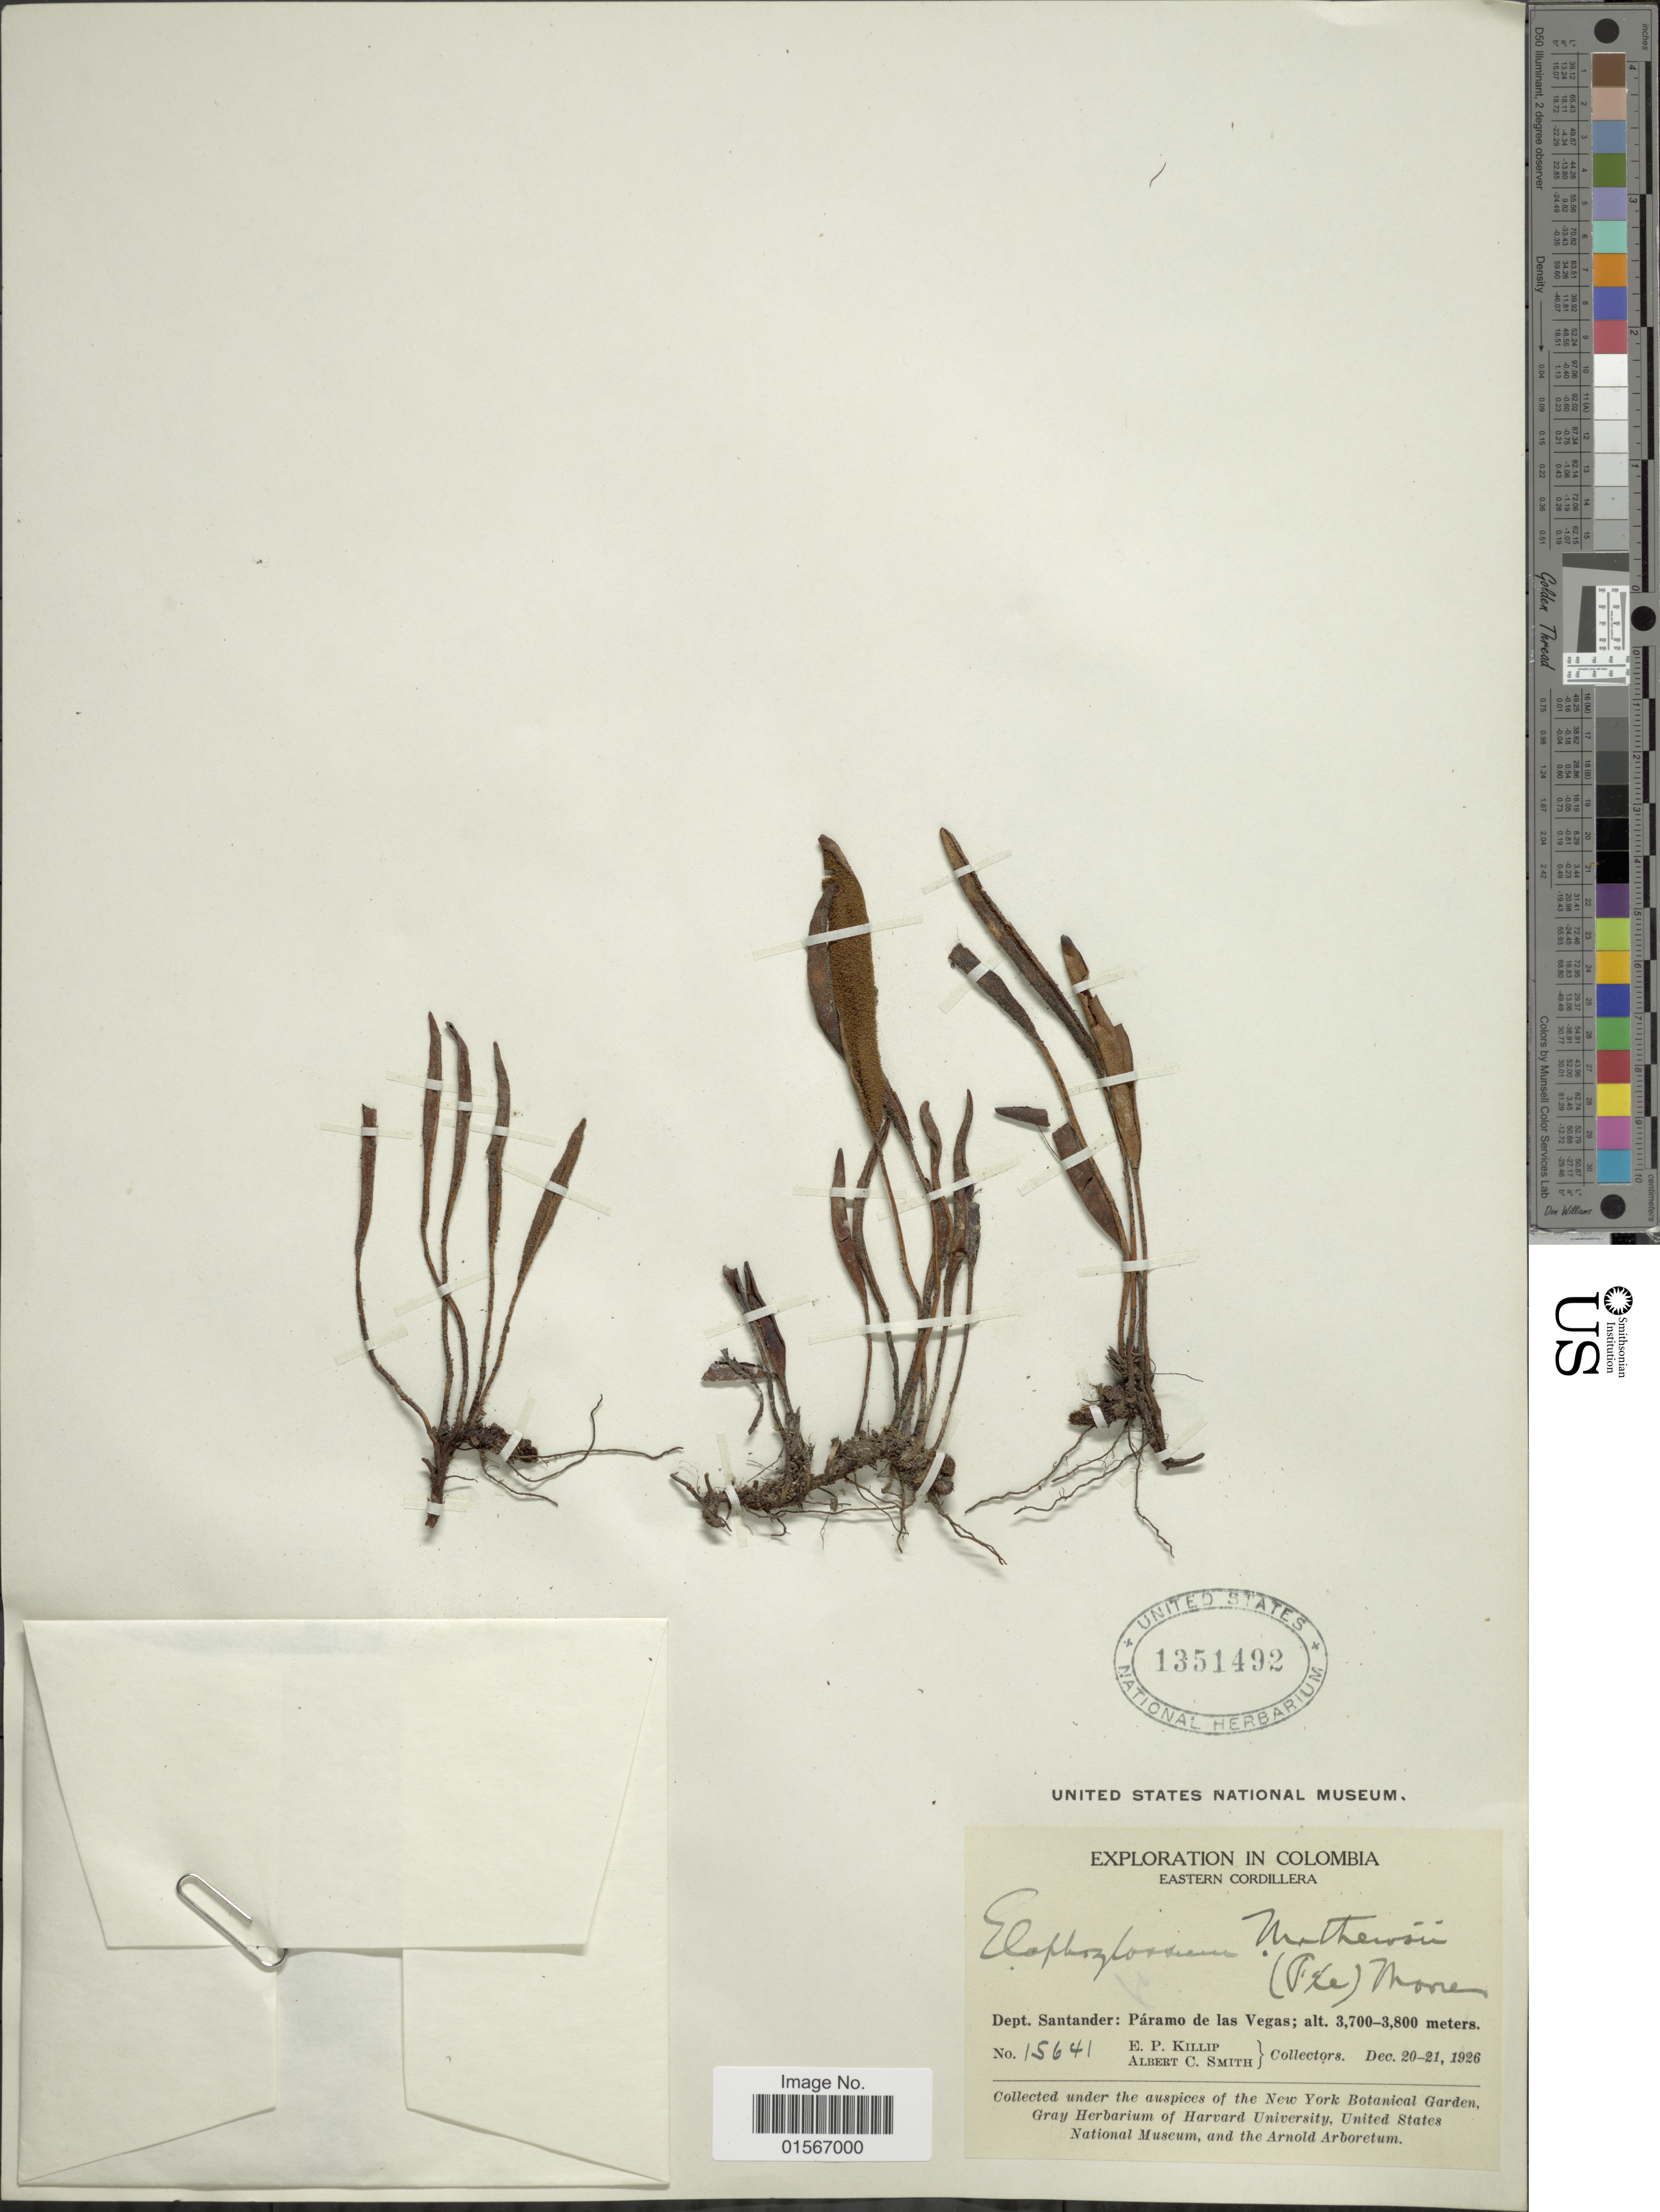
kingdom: Plantae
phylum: Tracheophyta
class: Polypodiopsida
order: Polypodiales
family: Dryopteridaceae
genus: Elaphoglossum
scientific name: Elaphoglossum mathewsii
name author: (Fée) T. Moore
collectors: E. P. Killip & A. C. Smith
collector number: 15641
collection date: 1926-12-20/1926-12-21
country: Colombia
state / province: Santander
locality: Eastern Cordillera, Dept. Santander: Páramo de las Vegas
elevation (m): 3700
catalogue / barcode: US 1351492